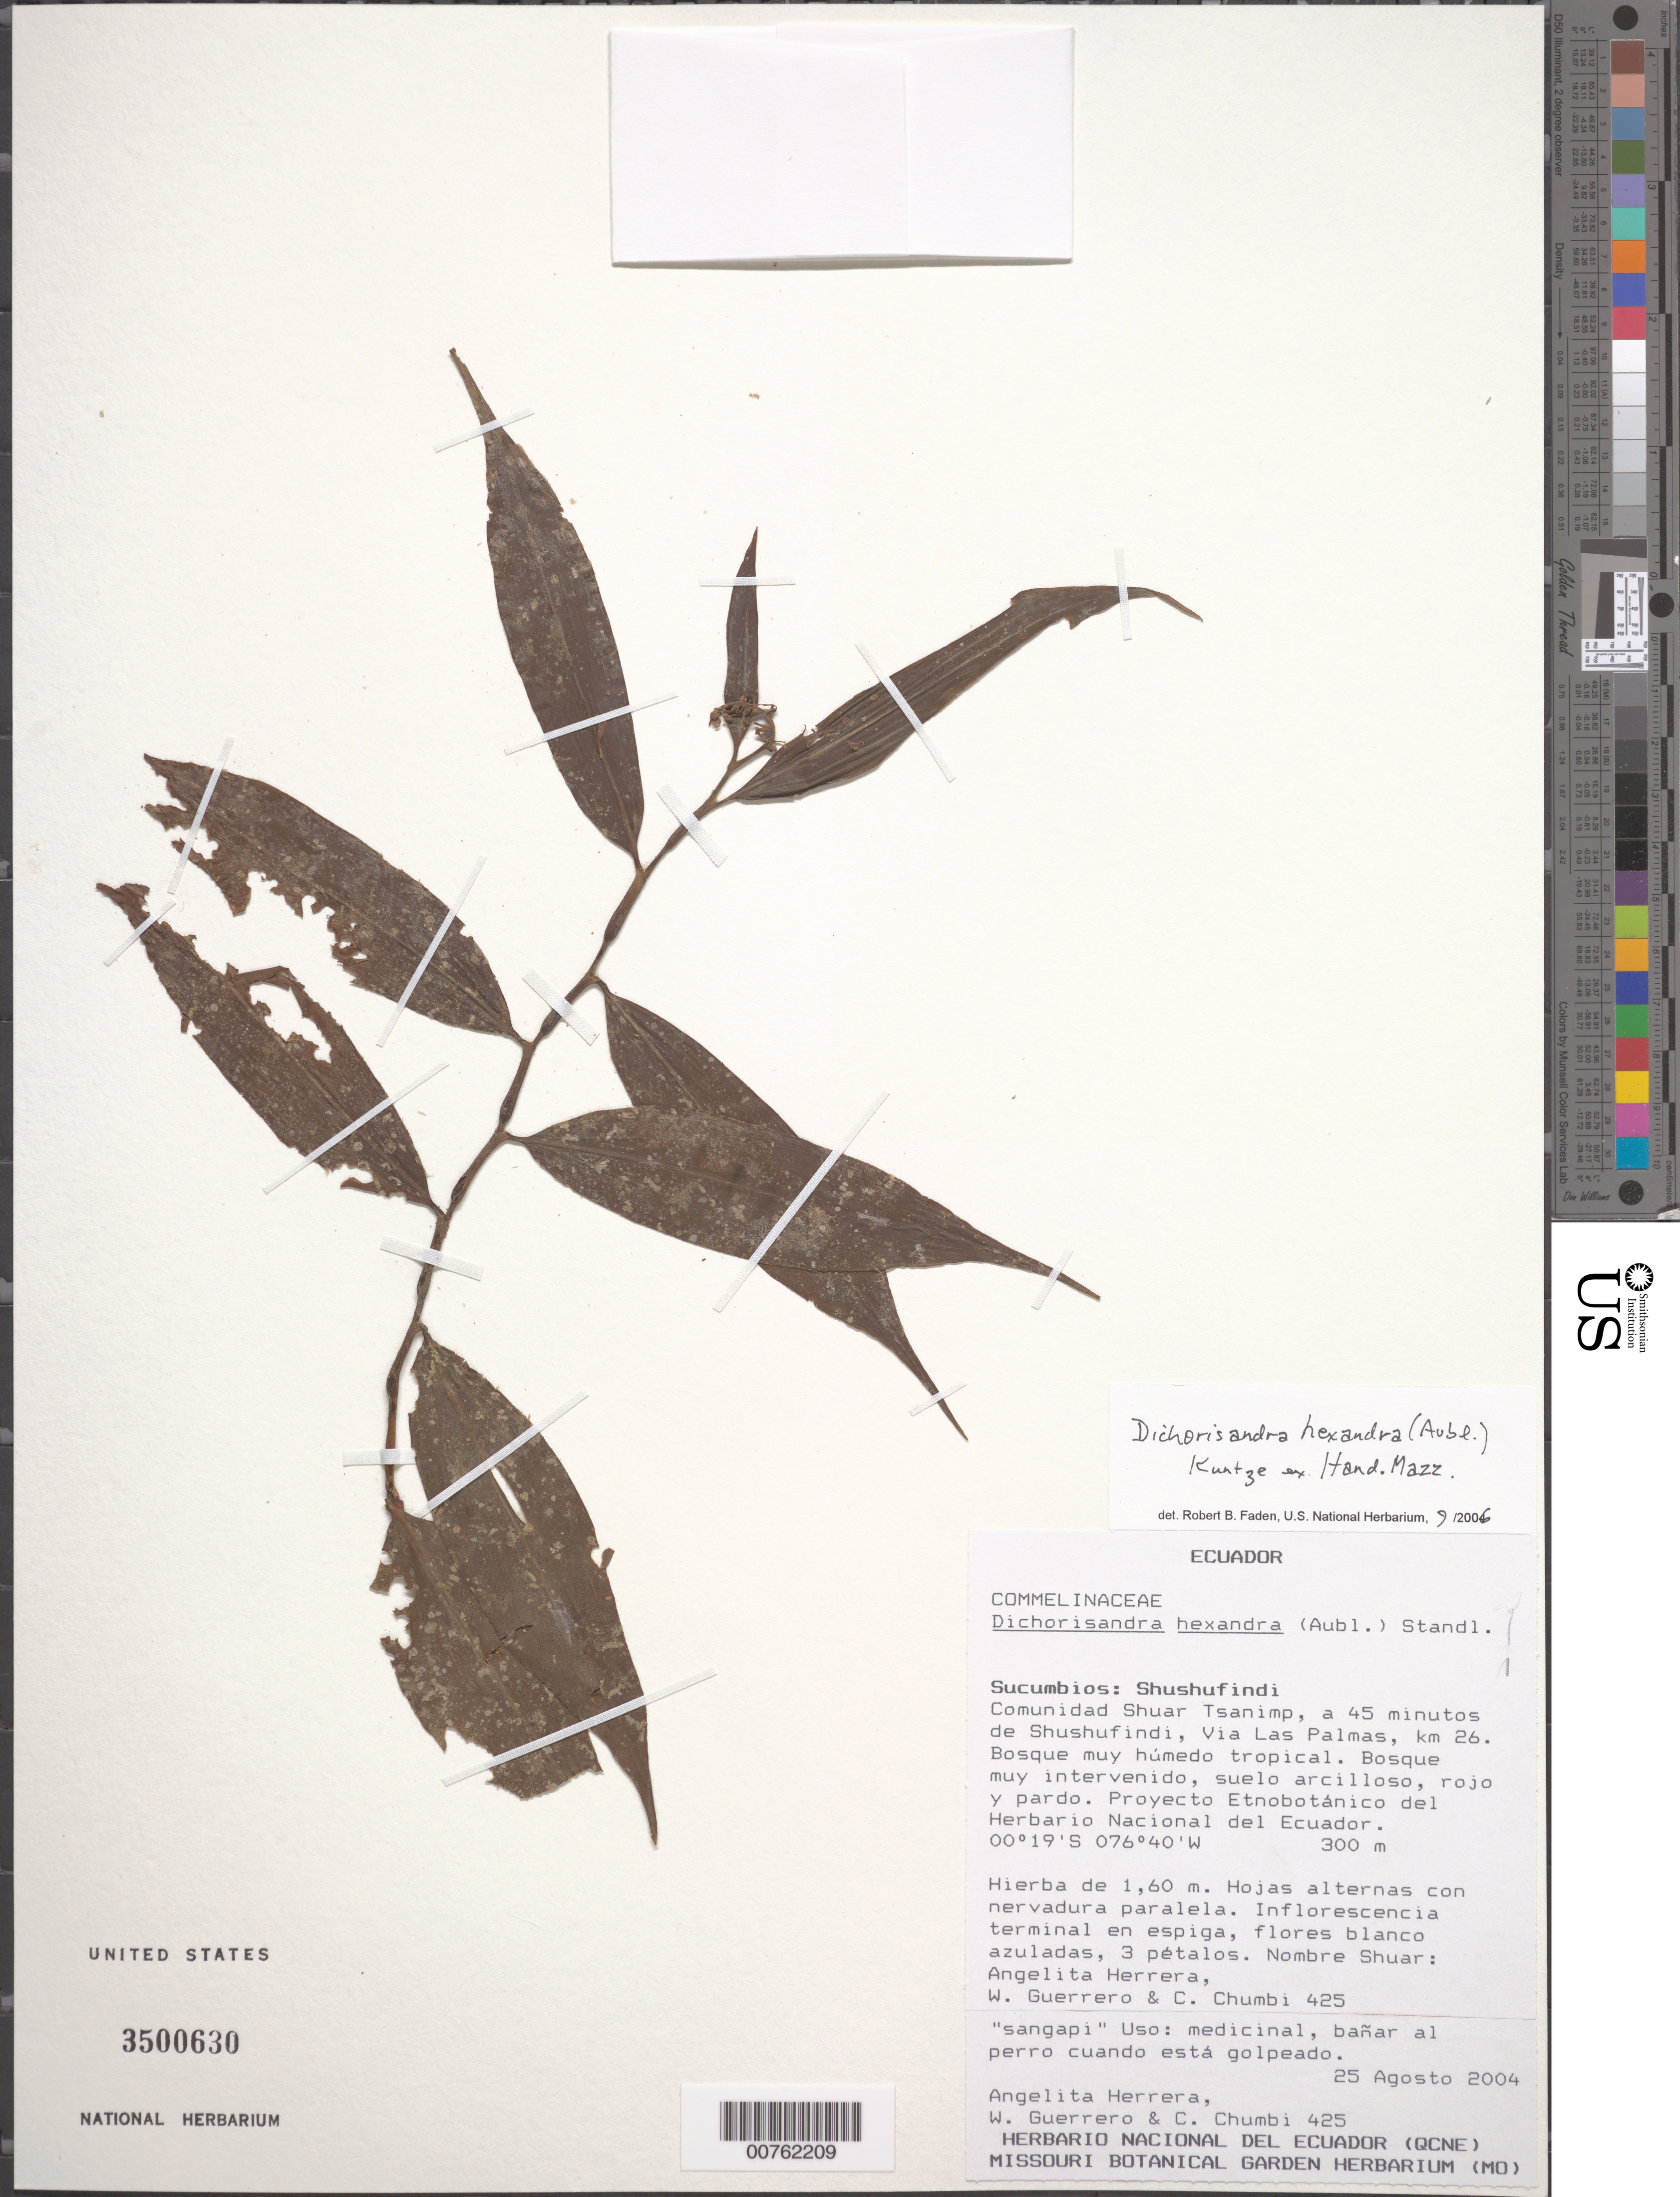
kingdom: Plantae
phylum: Tracheophyta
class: Liliopsida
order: Commelinales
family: Commelinaceae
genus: Dichorisandra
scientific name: Dichorisandra hexandra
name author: (Aubl.) Standl.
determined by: Faden, Robert B., (US), Smithsonian Institution - National Museum of Natural History (UNITED STATES)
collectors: A. Herrera et al.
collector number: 425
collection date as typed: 25 Aug 2004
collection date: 2004-08-25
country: Ecuador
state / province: Sucumbíos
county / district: Shushufindi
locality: Comunidad Shuar Tsanimp, a 45 minutos de Shushufindi, Via Las Palmas, km 26. Bosque muy humedo tropical. Bosque muy intervenido, suelo arcilloso, tojo y pardo. Proyecto EtnoBotanico del HerbaRio Nacional del Ecuador.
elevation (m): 300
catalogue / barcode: US 3500630